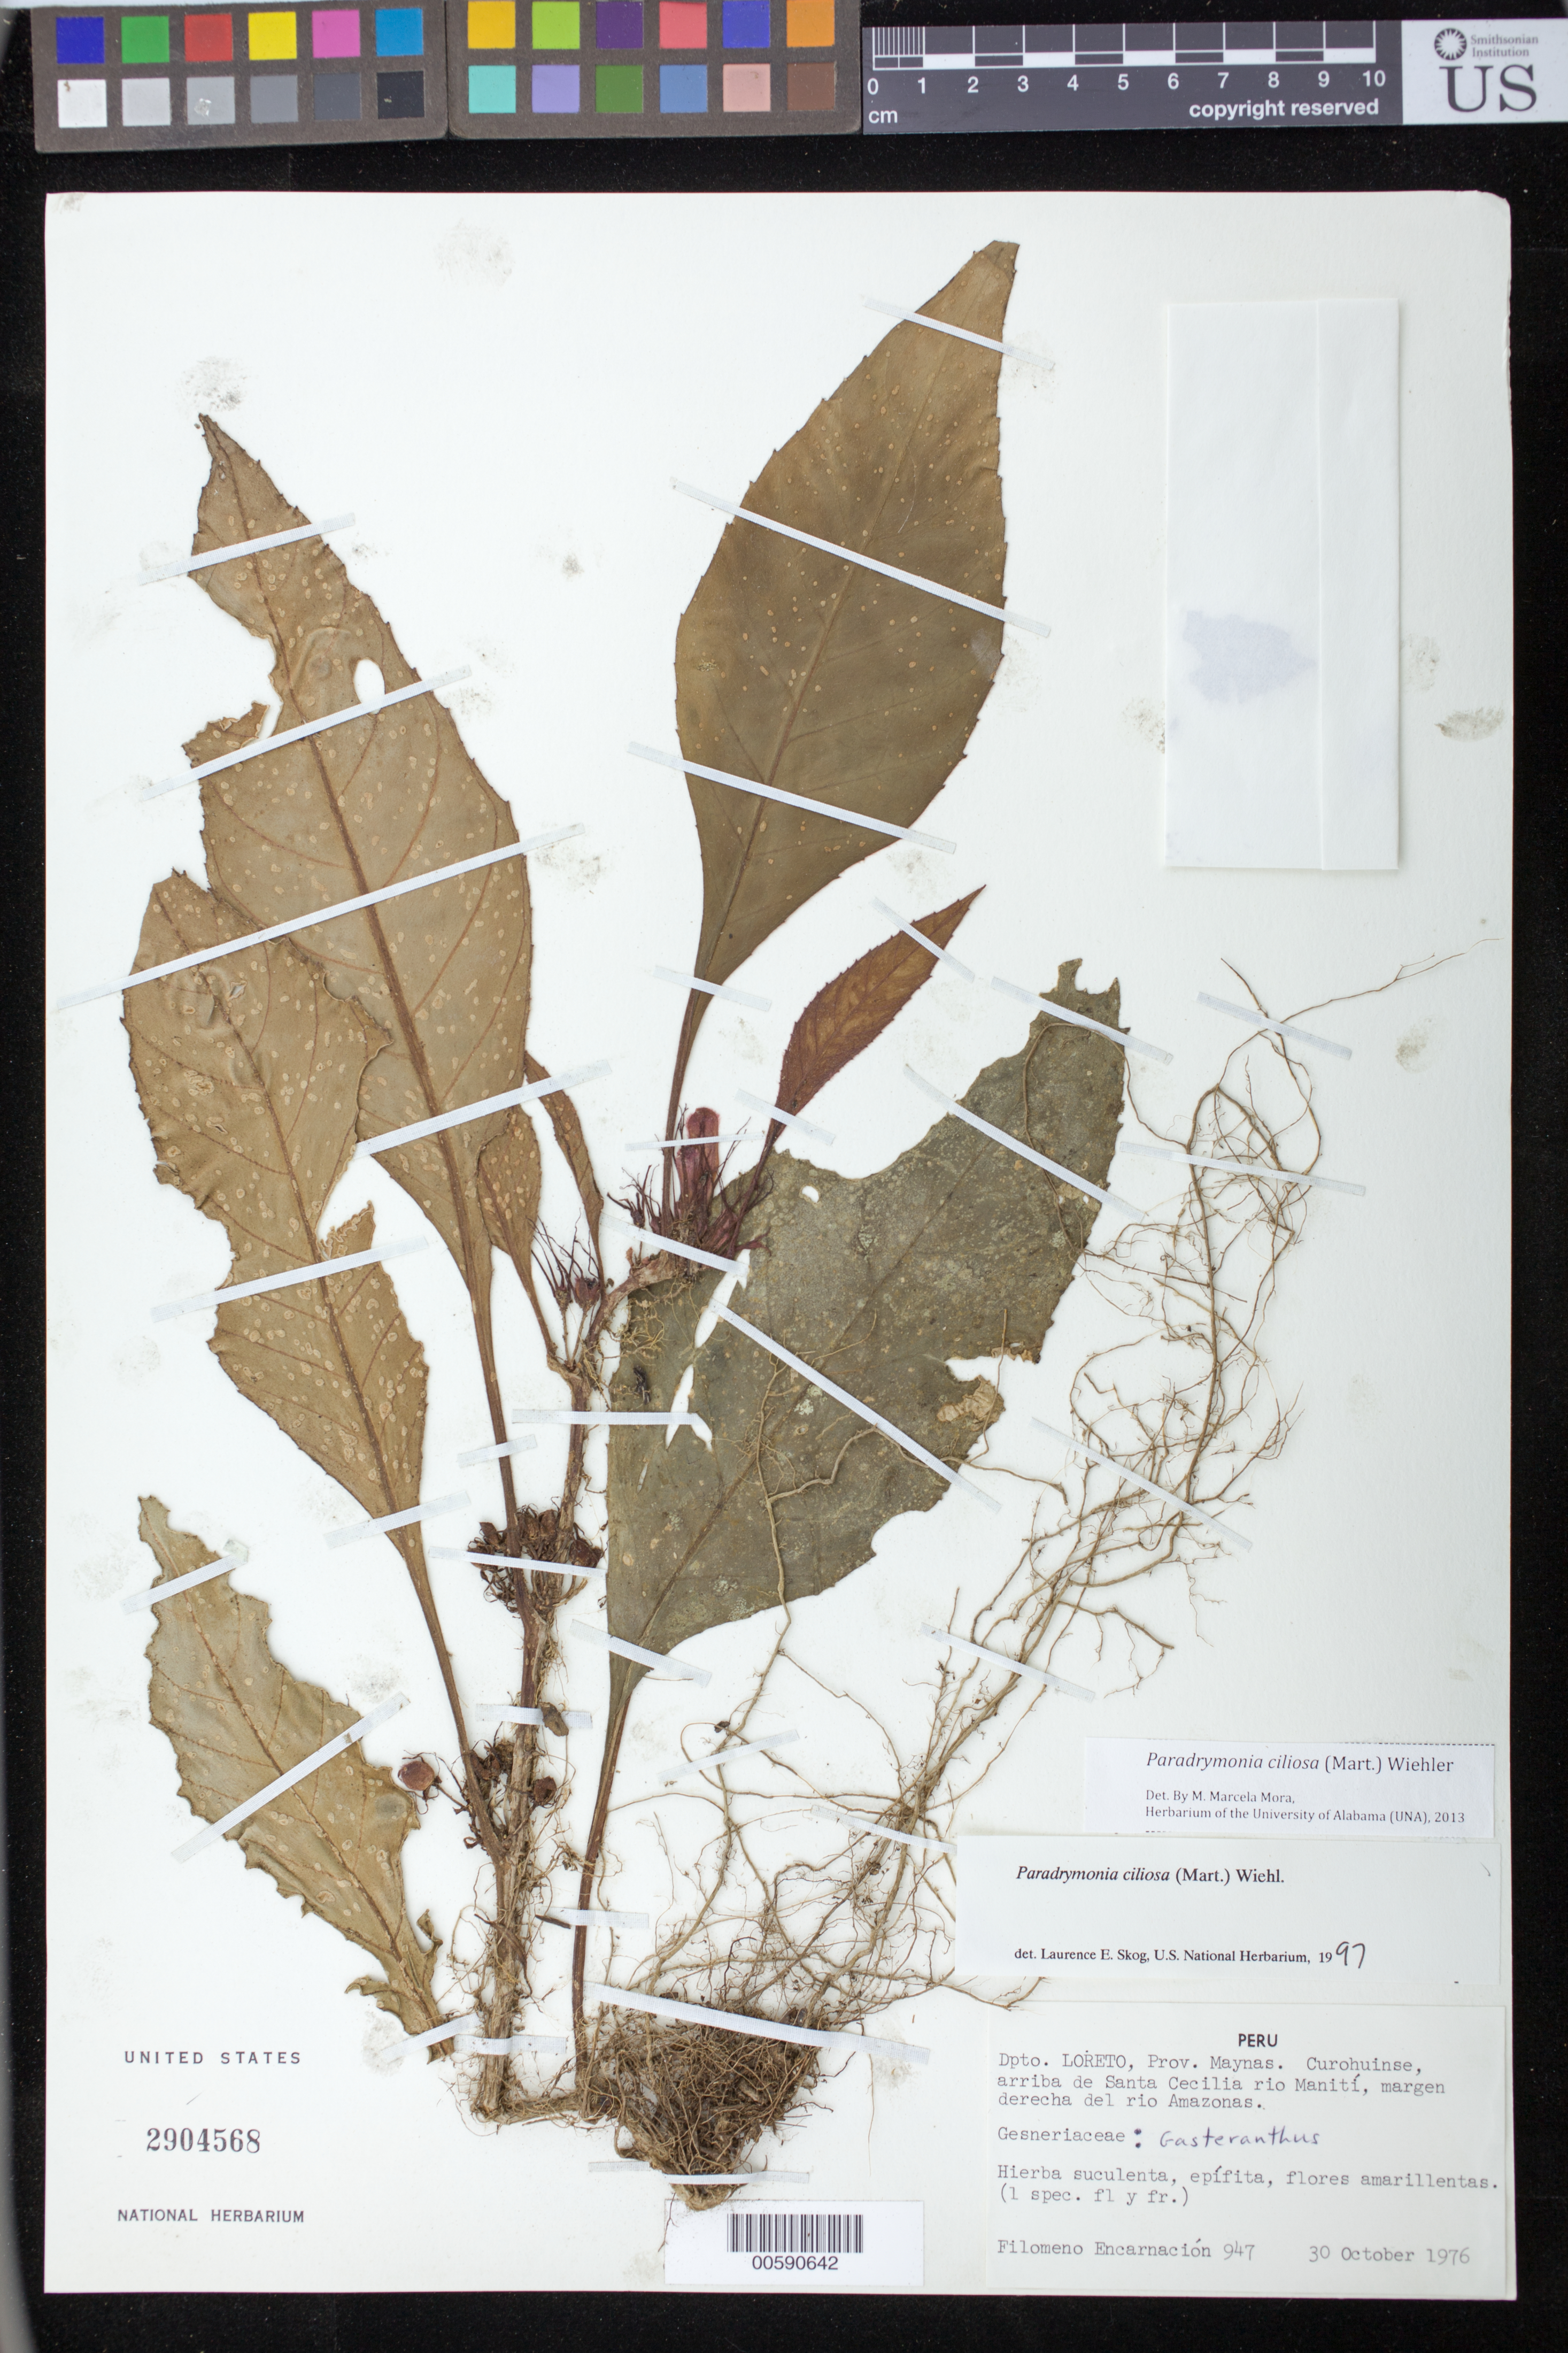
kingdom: Plantae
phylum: Tracheophyta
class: Magnoliopsida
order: Lamiales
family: Gesneriaceae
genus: Paradrymonia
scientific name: Paradrymonia ciliosa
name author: (Mart.) Wiehler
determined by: Skog, Laurence E.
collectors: F. Encarnación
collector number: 947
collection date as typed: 30 Oct 1976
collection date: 1976-10-30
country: Peru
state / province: Loreto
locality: Prov. Maynas; Curohuinse, arriba de Santa Cecilia rio Manití, margen derecha del rio Amazonas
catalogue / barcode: US 2904568